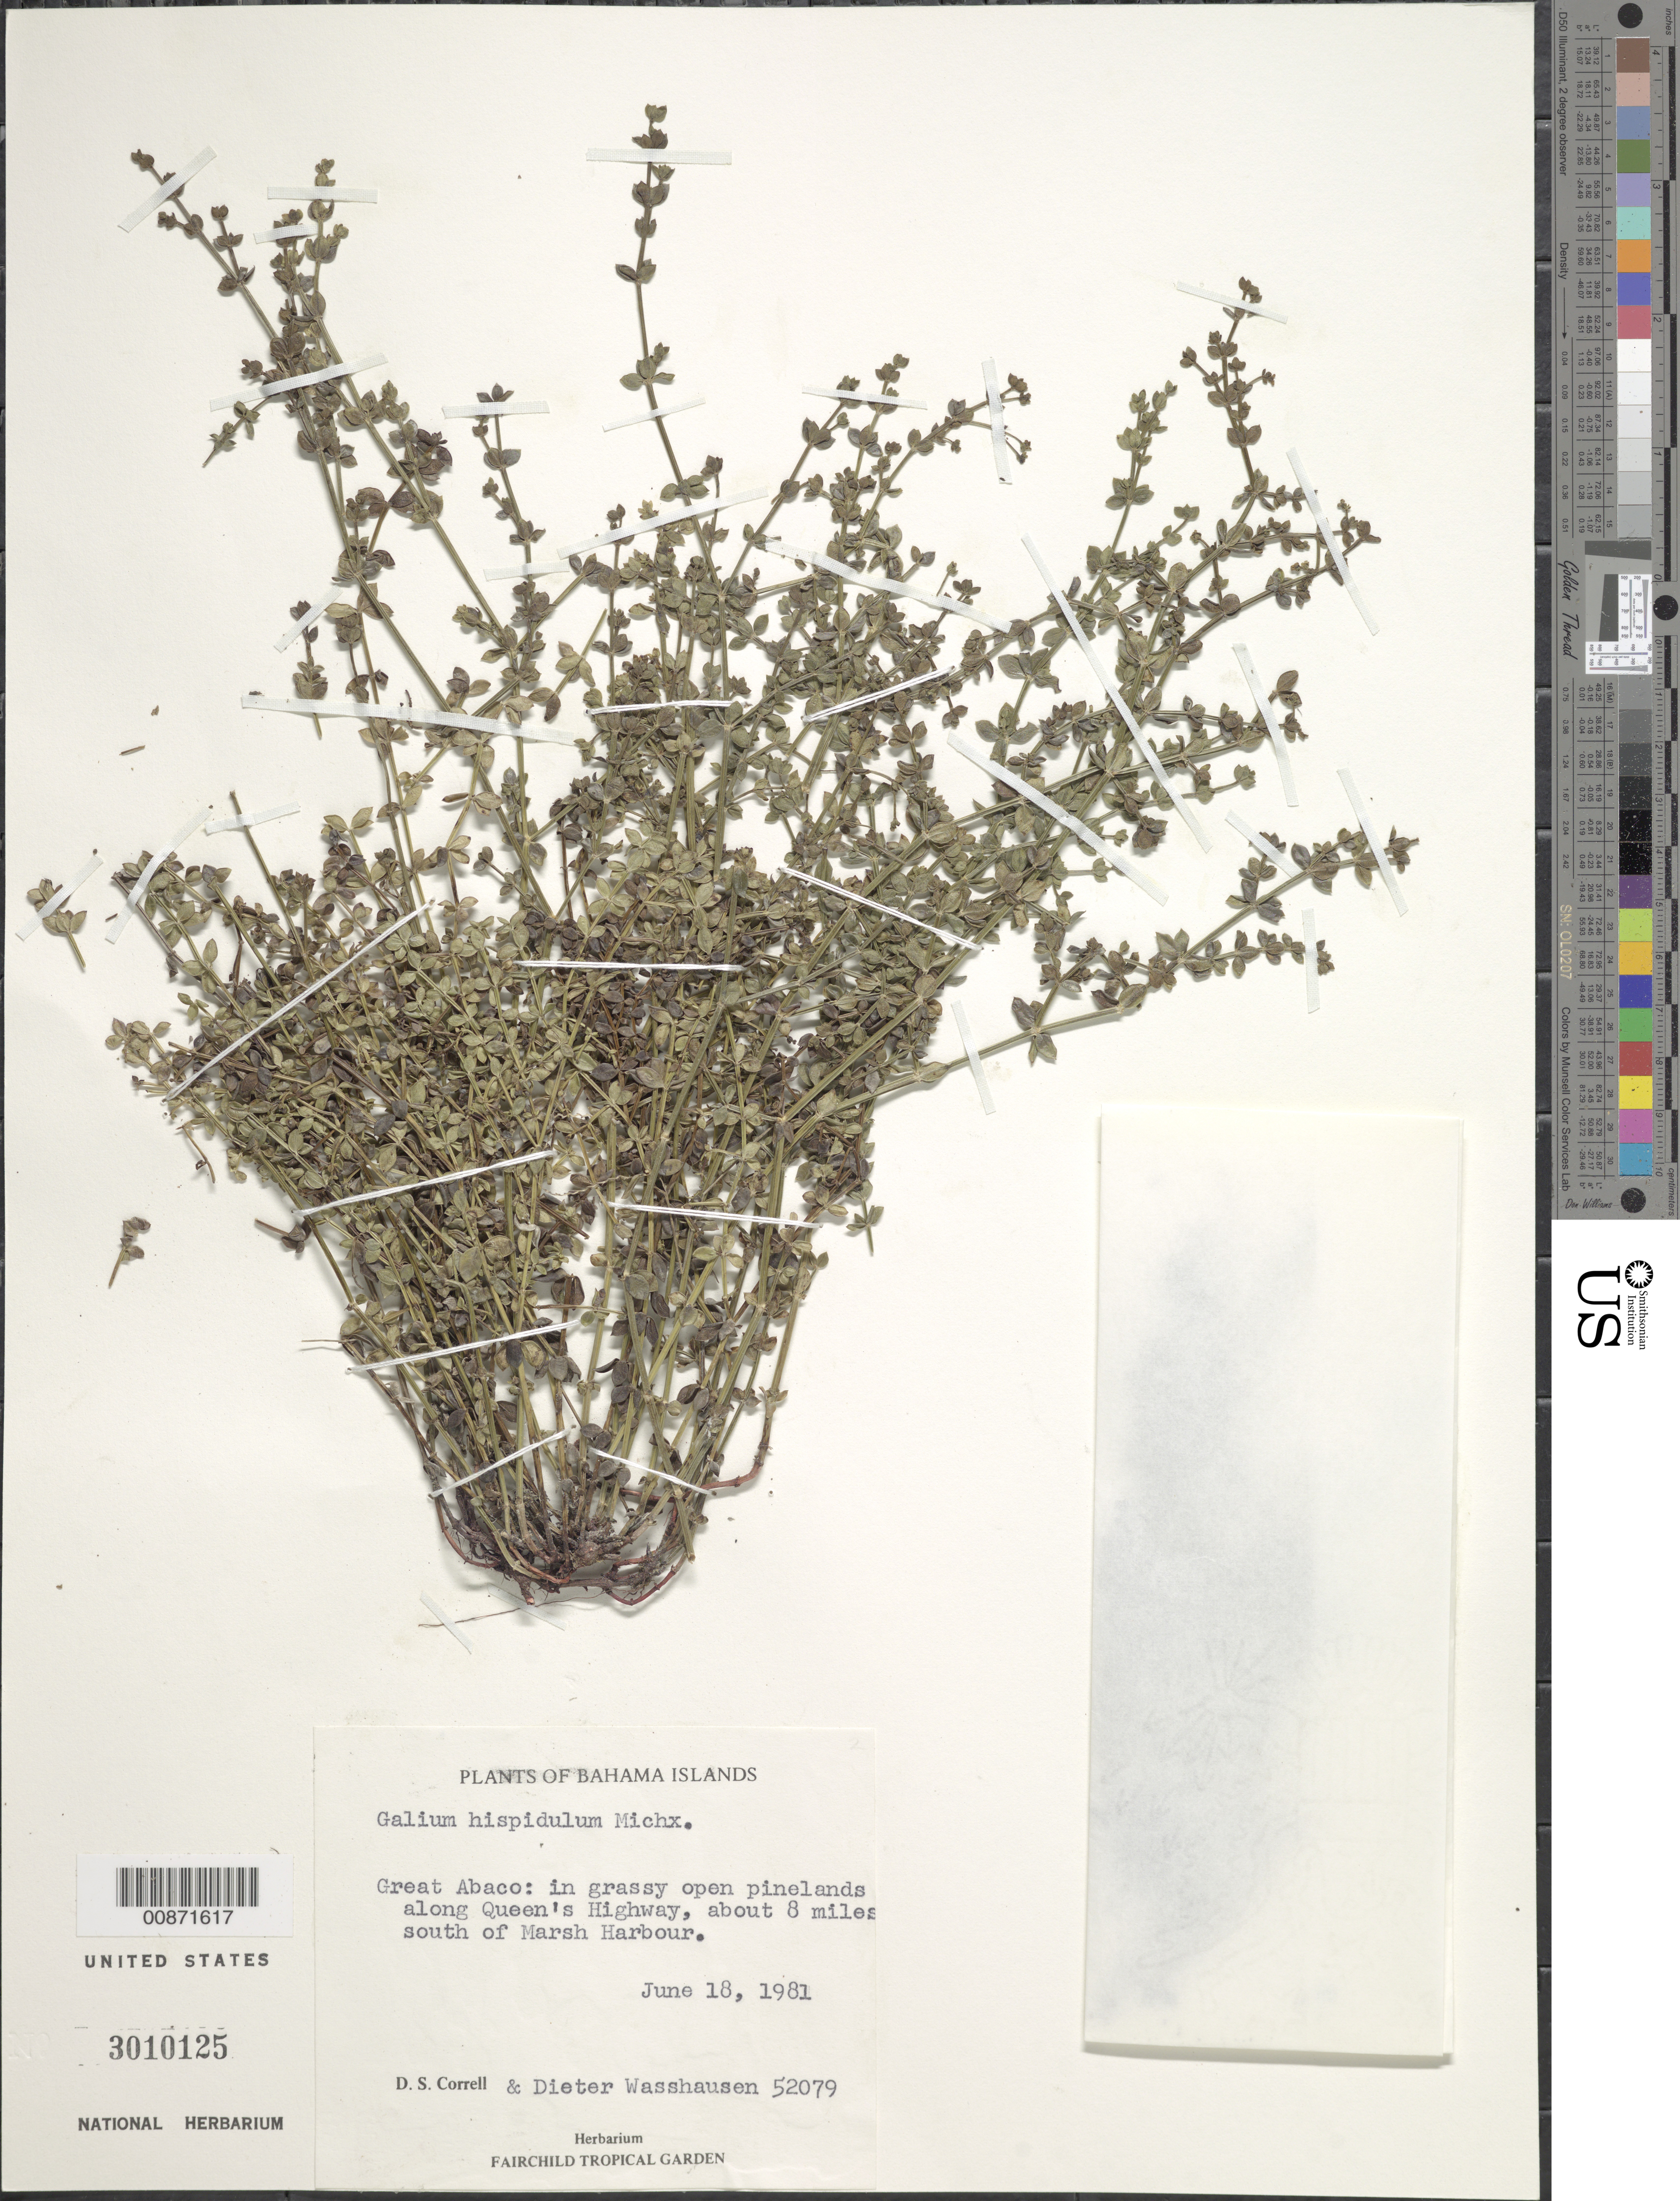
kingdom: Plantae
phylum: Tracheophyta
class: Magnoliopsida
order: Gentianales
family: Rubiaceae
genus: Galium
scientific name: Galium bermudense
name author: L.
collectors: D. S. Correll & D. C. Wasshausen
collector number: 52079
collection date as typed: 18 Jun 1981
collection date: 1981-06-18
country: Bahamas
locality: Great Abaco. Along Queen's Highway, about 8 miles south of Marsh Harbour.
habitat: In grassy open pinelands, along road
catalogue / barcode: US 3010125